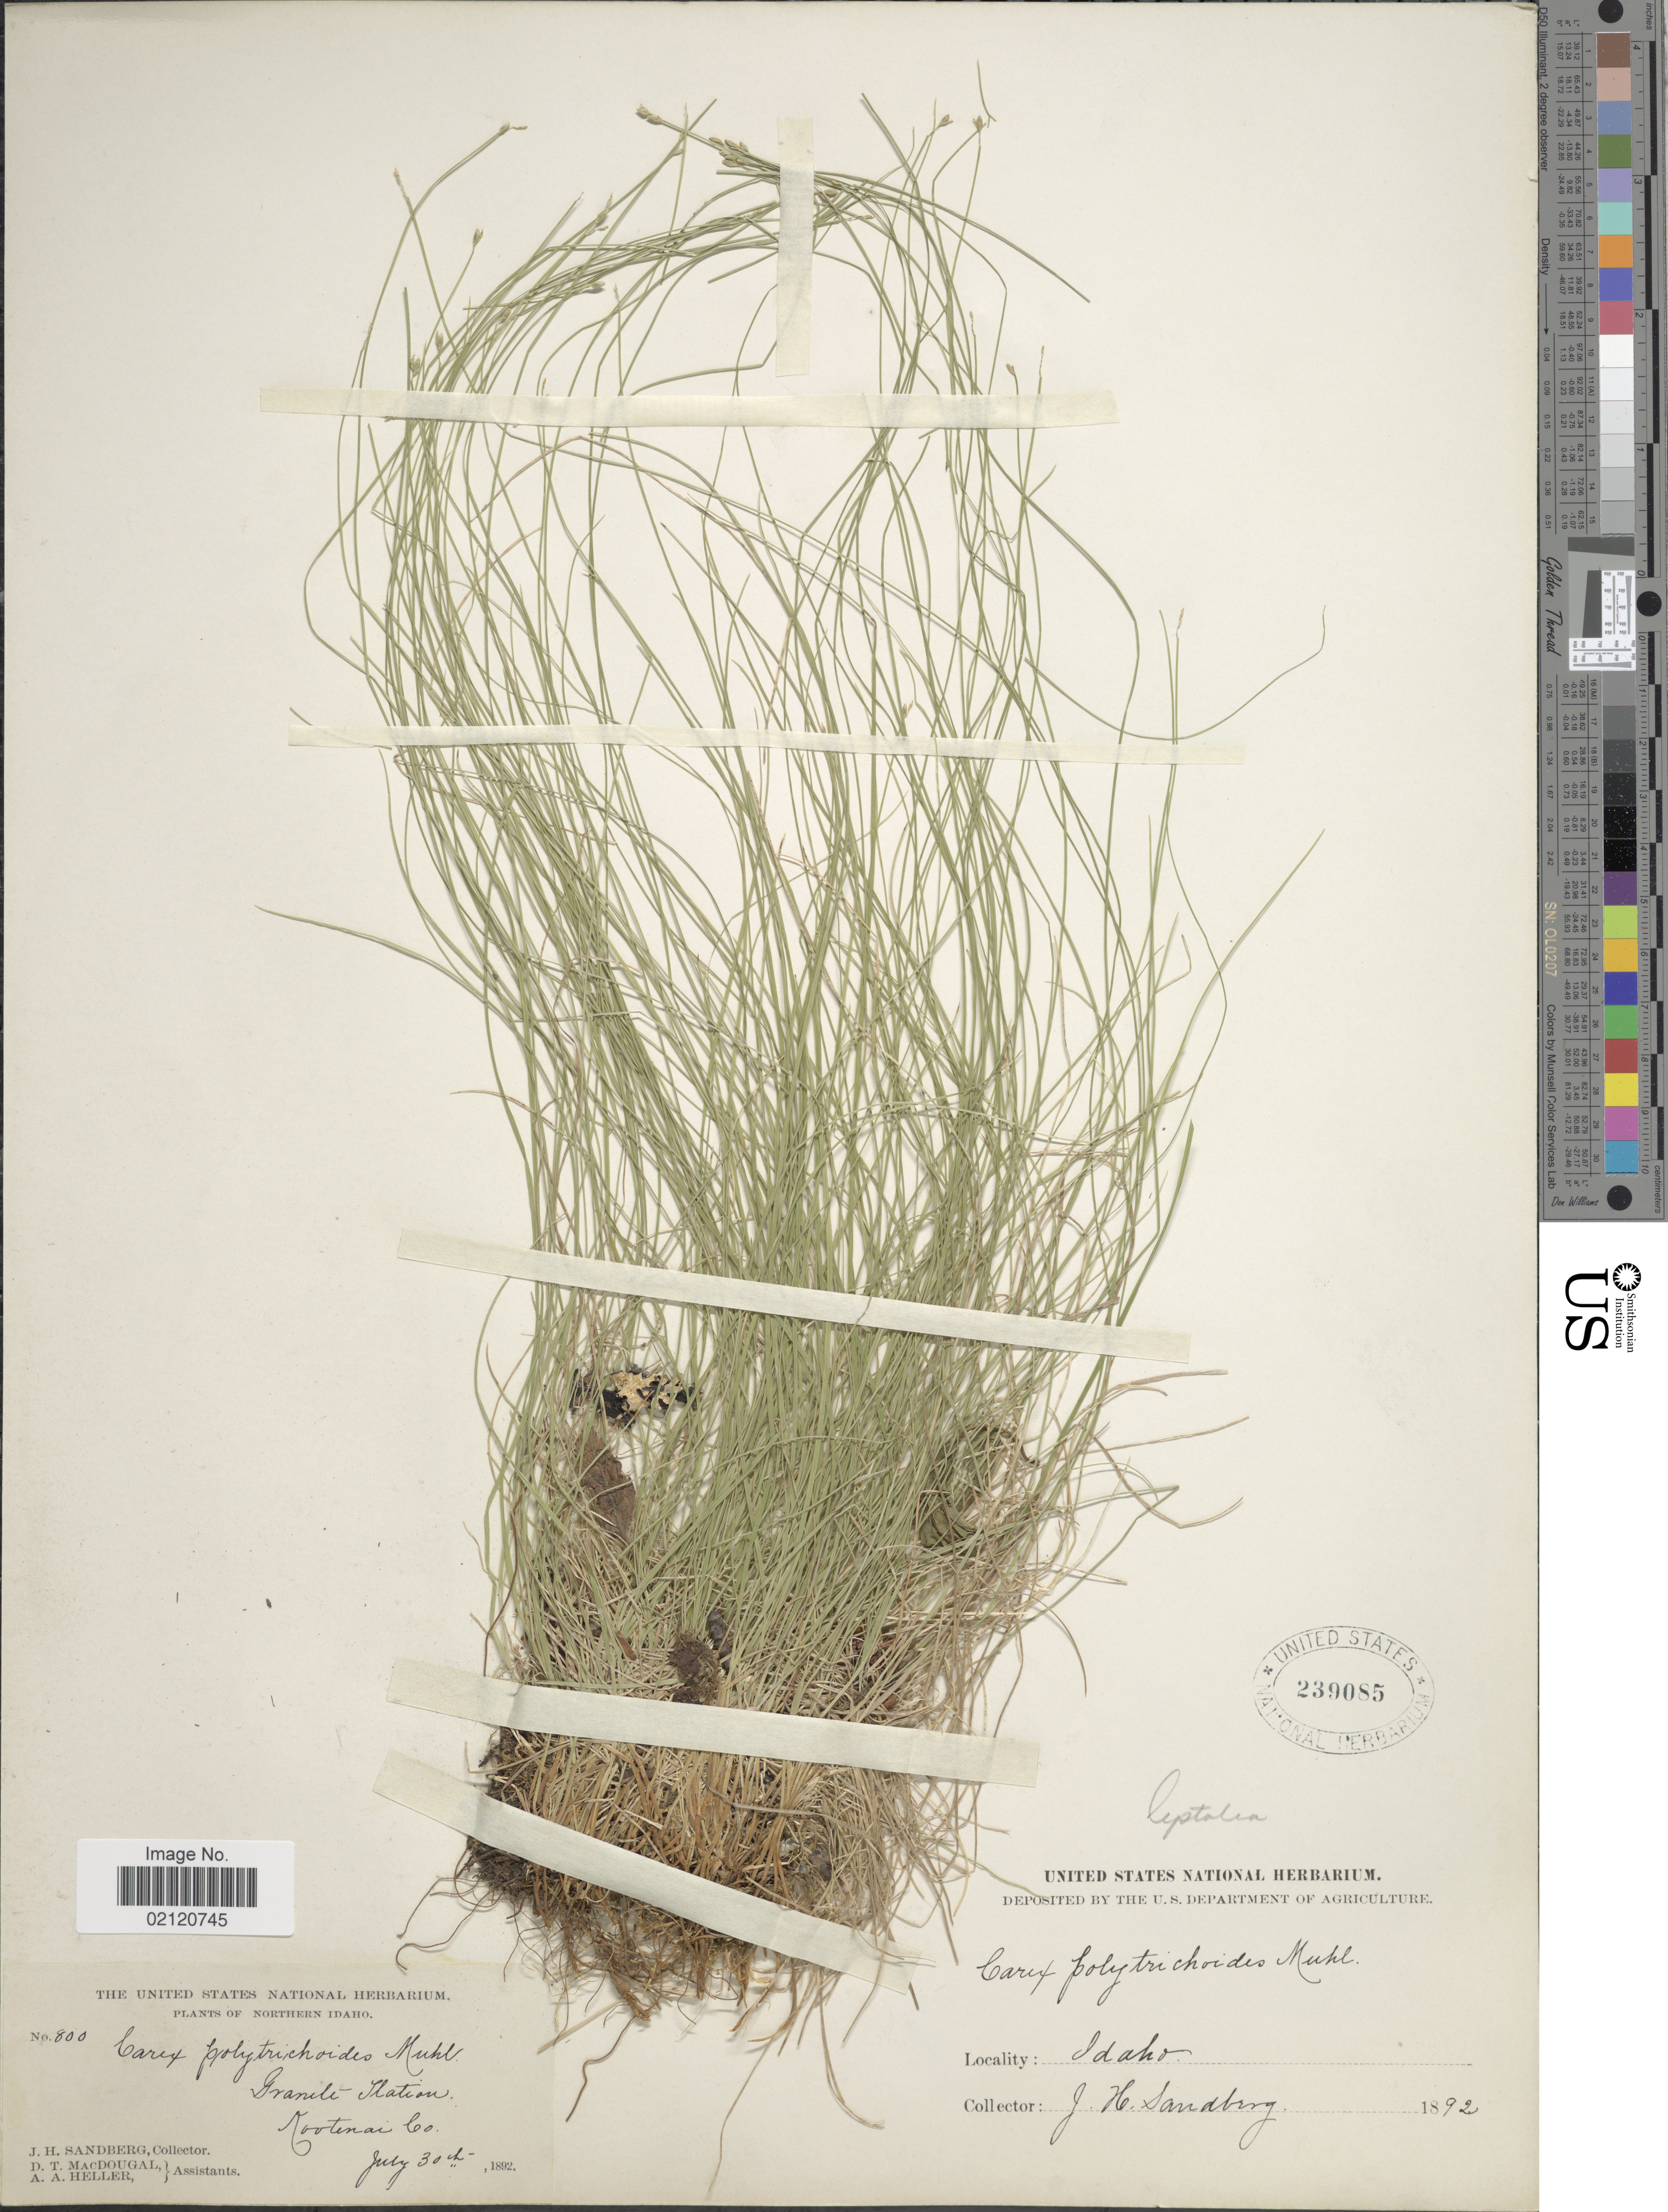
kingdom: Plantae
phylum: Tracheophyta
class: Liliopsida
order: Poales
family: Cyperaceae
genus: Carex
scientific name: Carex leptalea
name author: Wahlenb.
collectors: J. H. Sandberg, D. T. MacDougal & A. A. Heller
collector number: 800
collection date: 1892-07-30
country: United States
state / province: Idaho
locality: Northern Idaho, Granite Nation, Kovtenai Co.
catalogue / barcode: US 239085